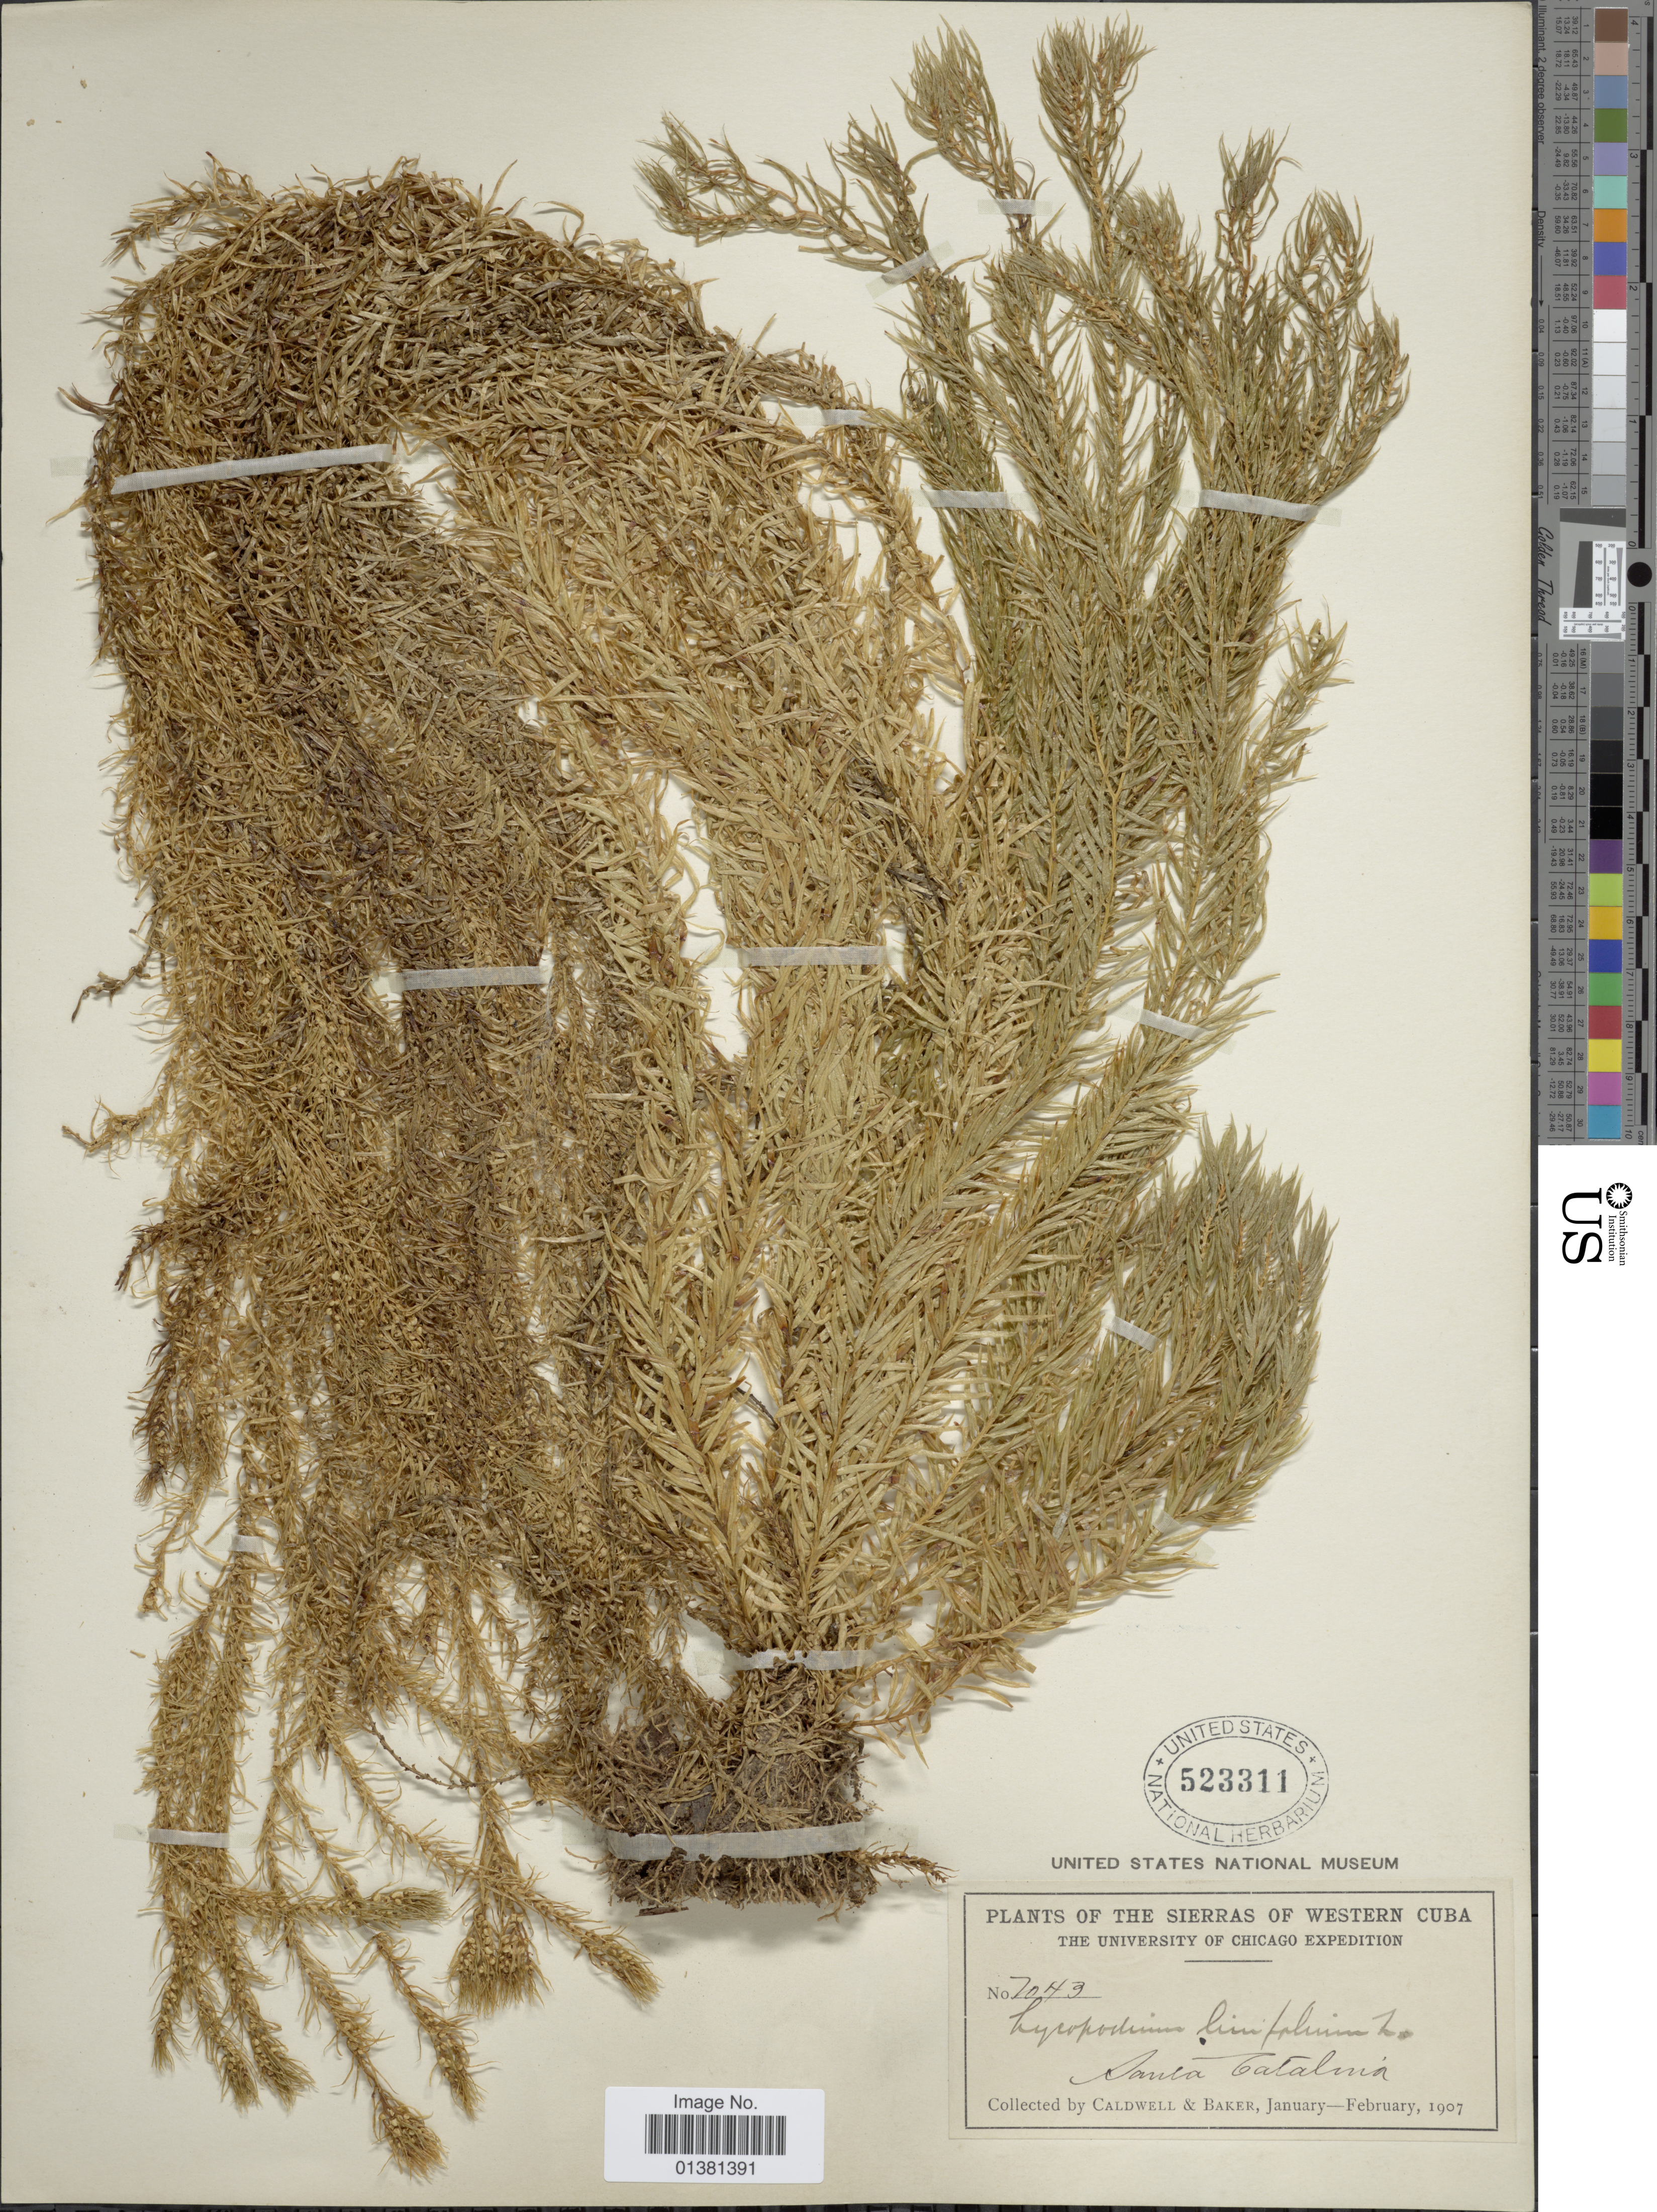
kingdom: Plantae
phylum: Tracheophyta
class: Lycopodiopsida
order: Lycopodiales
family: Lycopodiaceae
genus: Phlegmariurus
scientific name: Phlegmariurus linifolius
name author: (L.) B. Øllg.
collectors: -. Caldwell & -- Baker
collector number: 7043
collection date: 1907-01/1907-02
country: Cuba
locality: The Sierras of Western Cuba, Santa Catalina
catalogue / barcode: US 523311